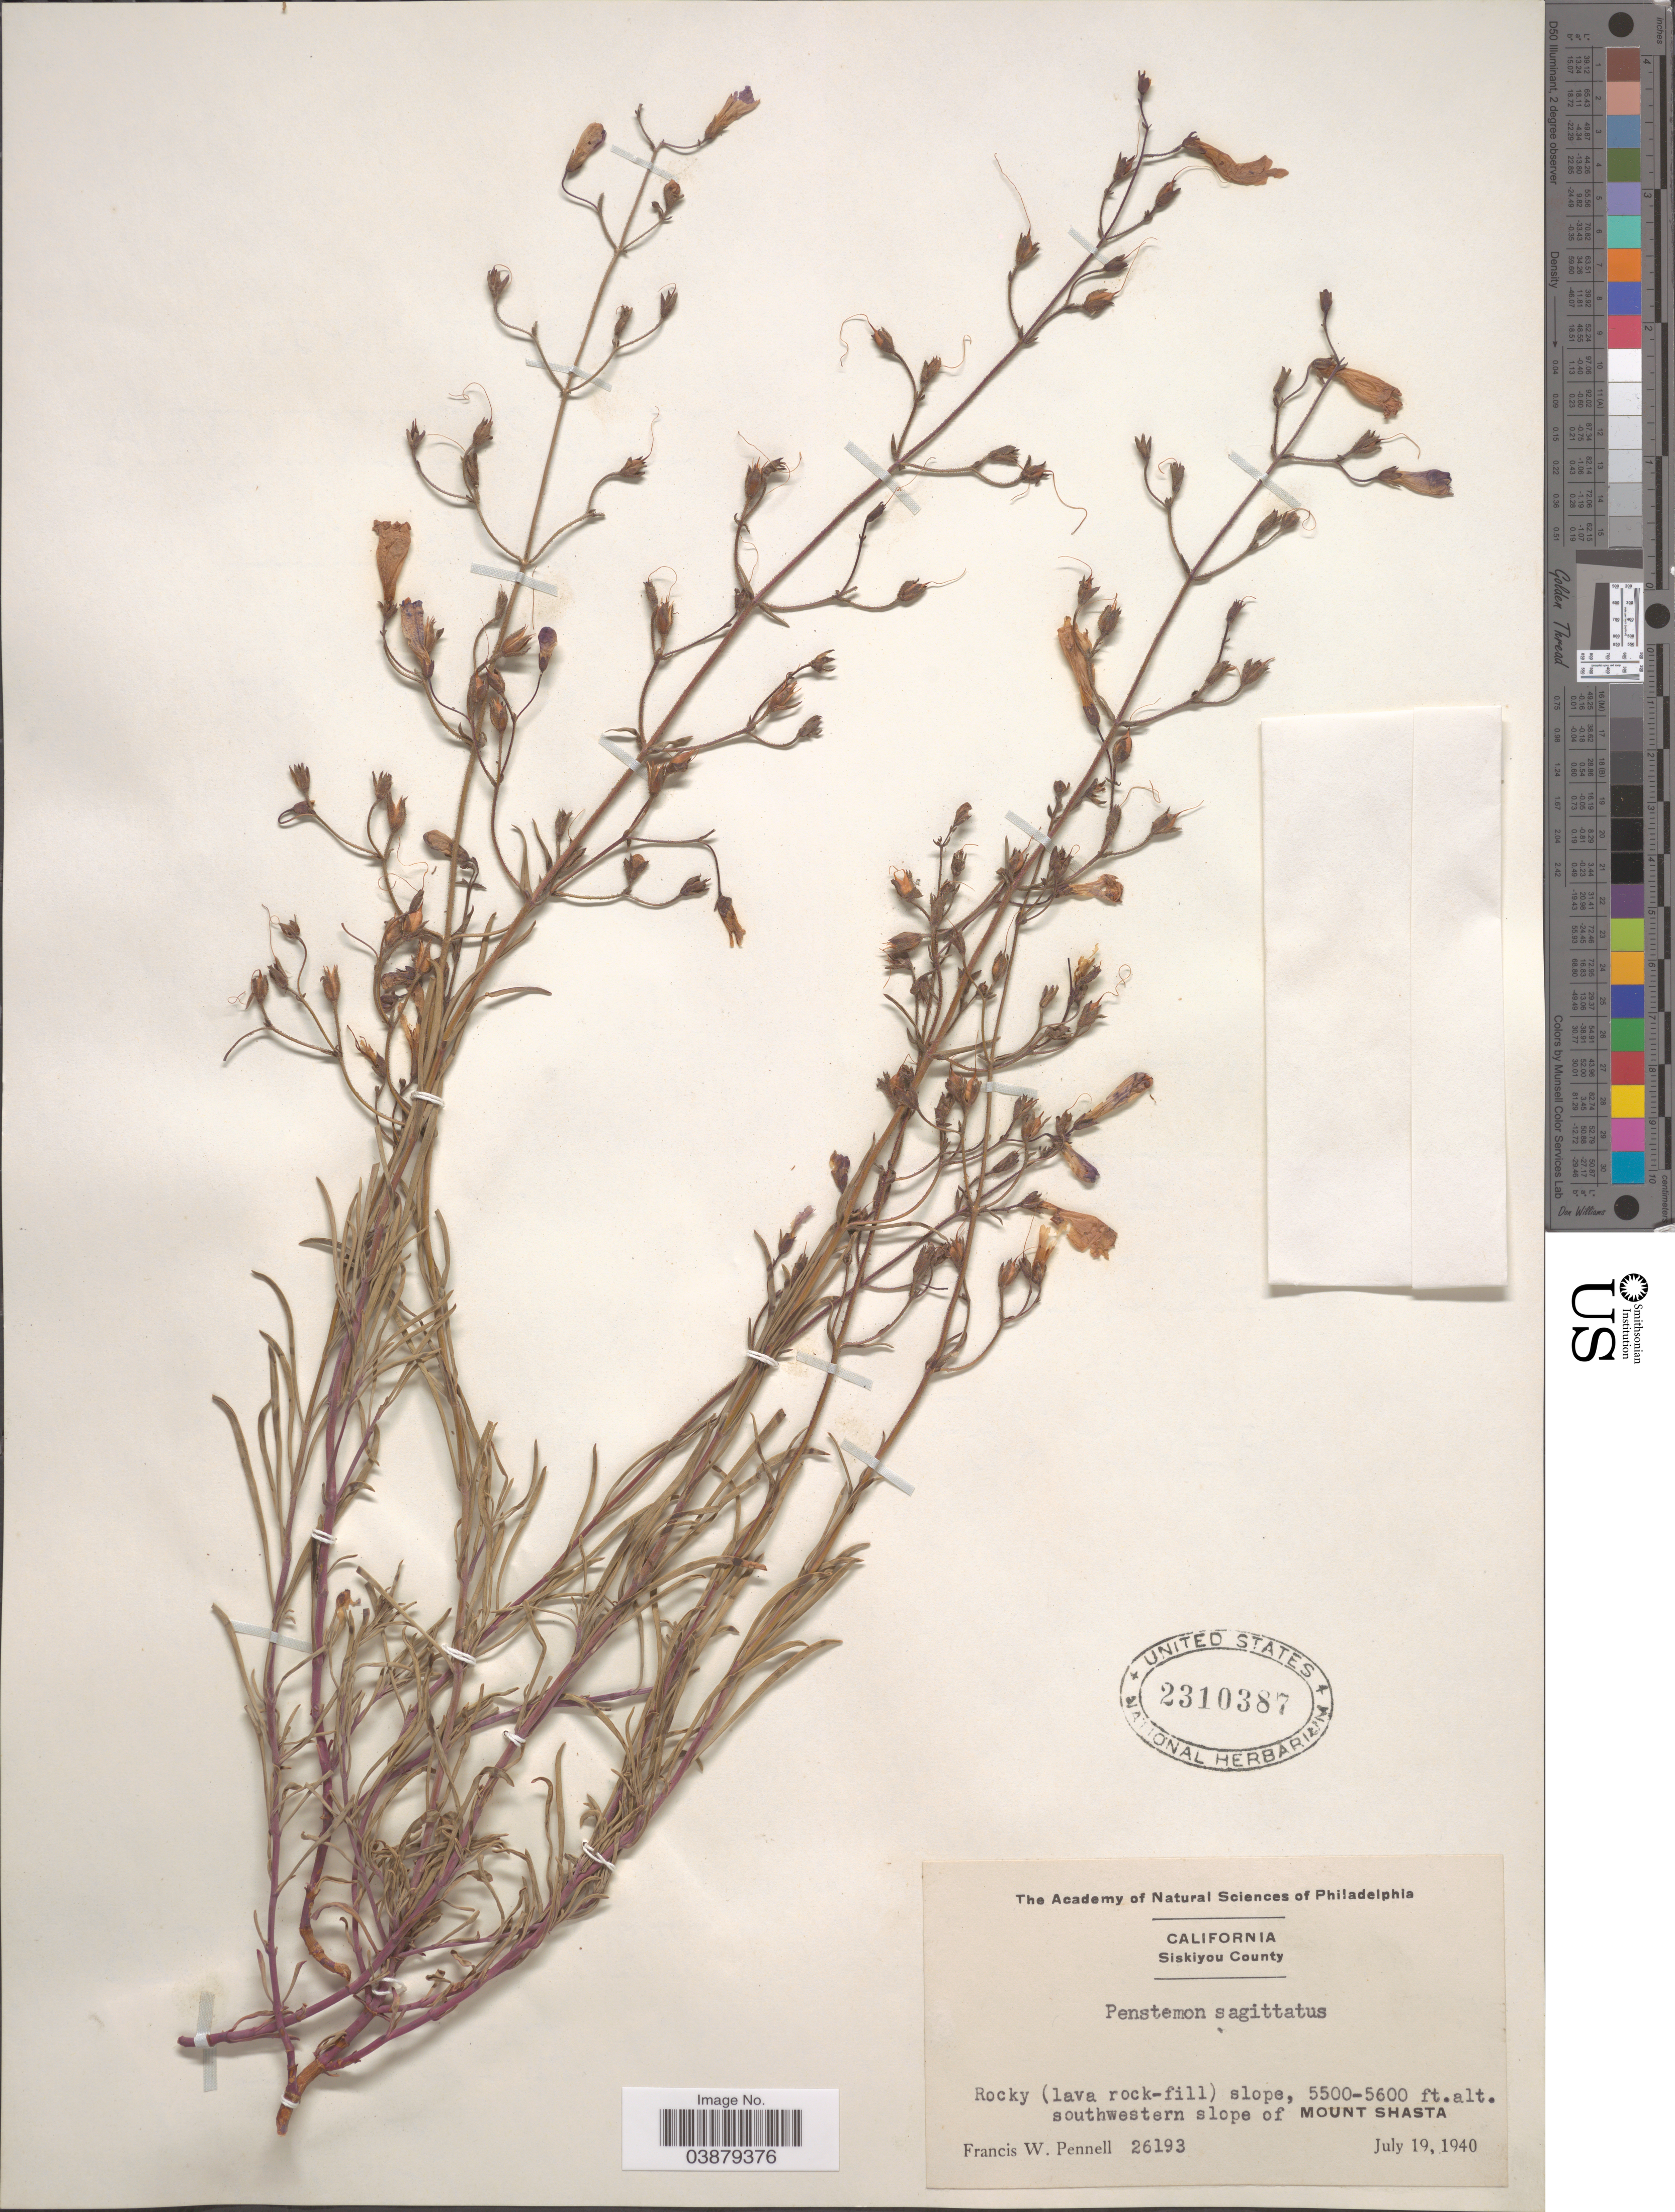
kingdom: Plantae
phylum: Tracheophyta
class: Magnoliopsida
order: Lamiales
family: Plantaginaceae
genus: Penstemon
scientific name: Penstemon sp.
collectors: F. W. Pennell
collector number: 26193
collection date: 1940-07-19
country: United States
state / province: California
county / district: Siskiyou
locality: Siskiyou County. Rocky (lava rock-fill) slope, southwestern slope of Mount Shasta.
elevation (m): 1676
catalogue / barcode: US 2310387